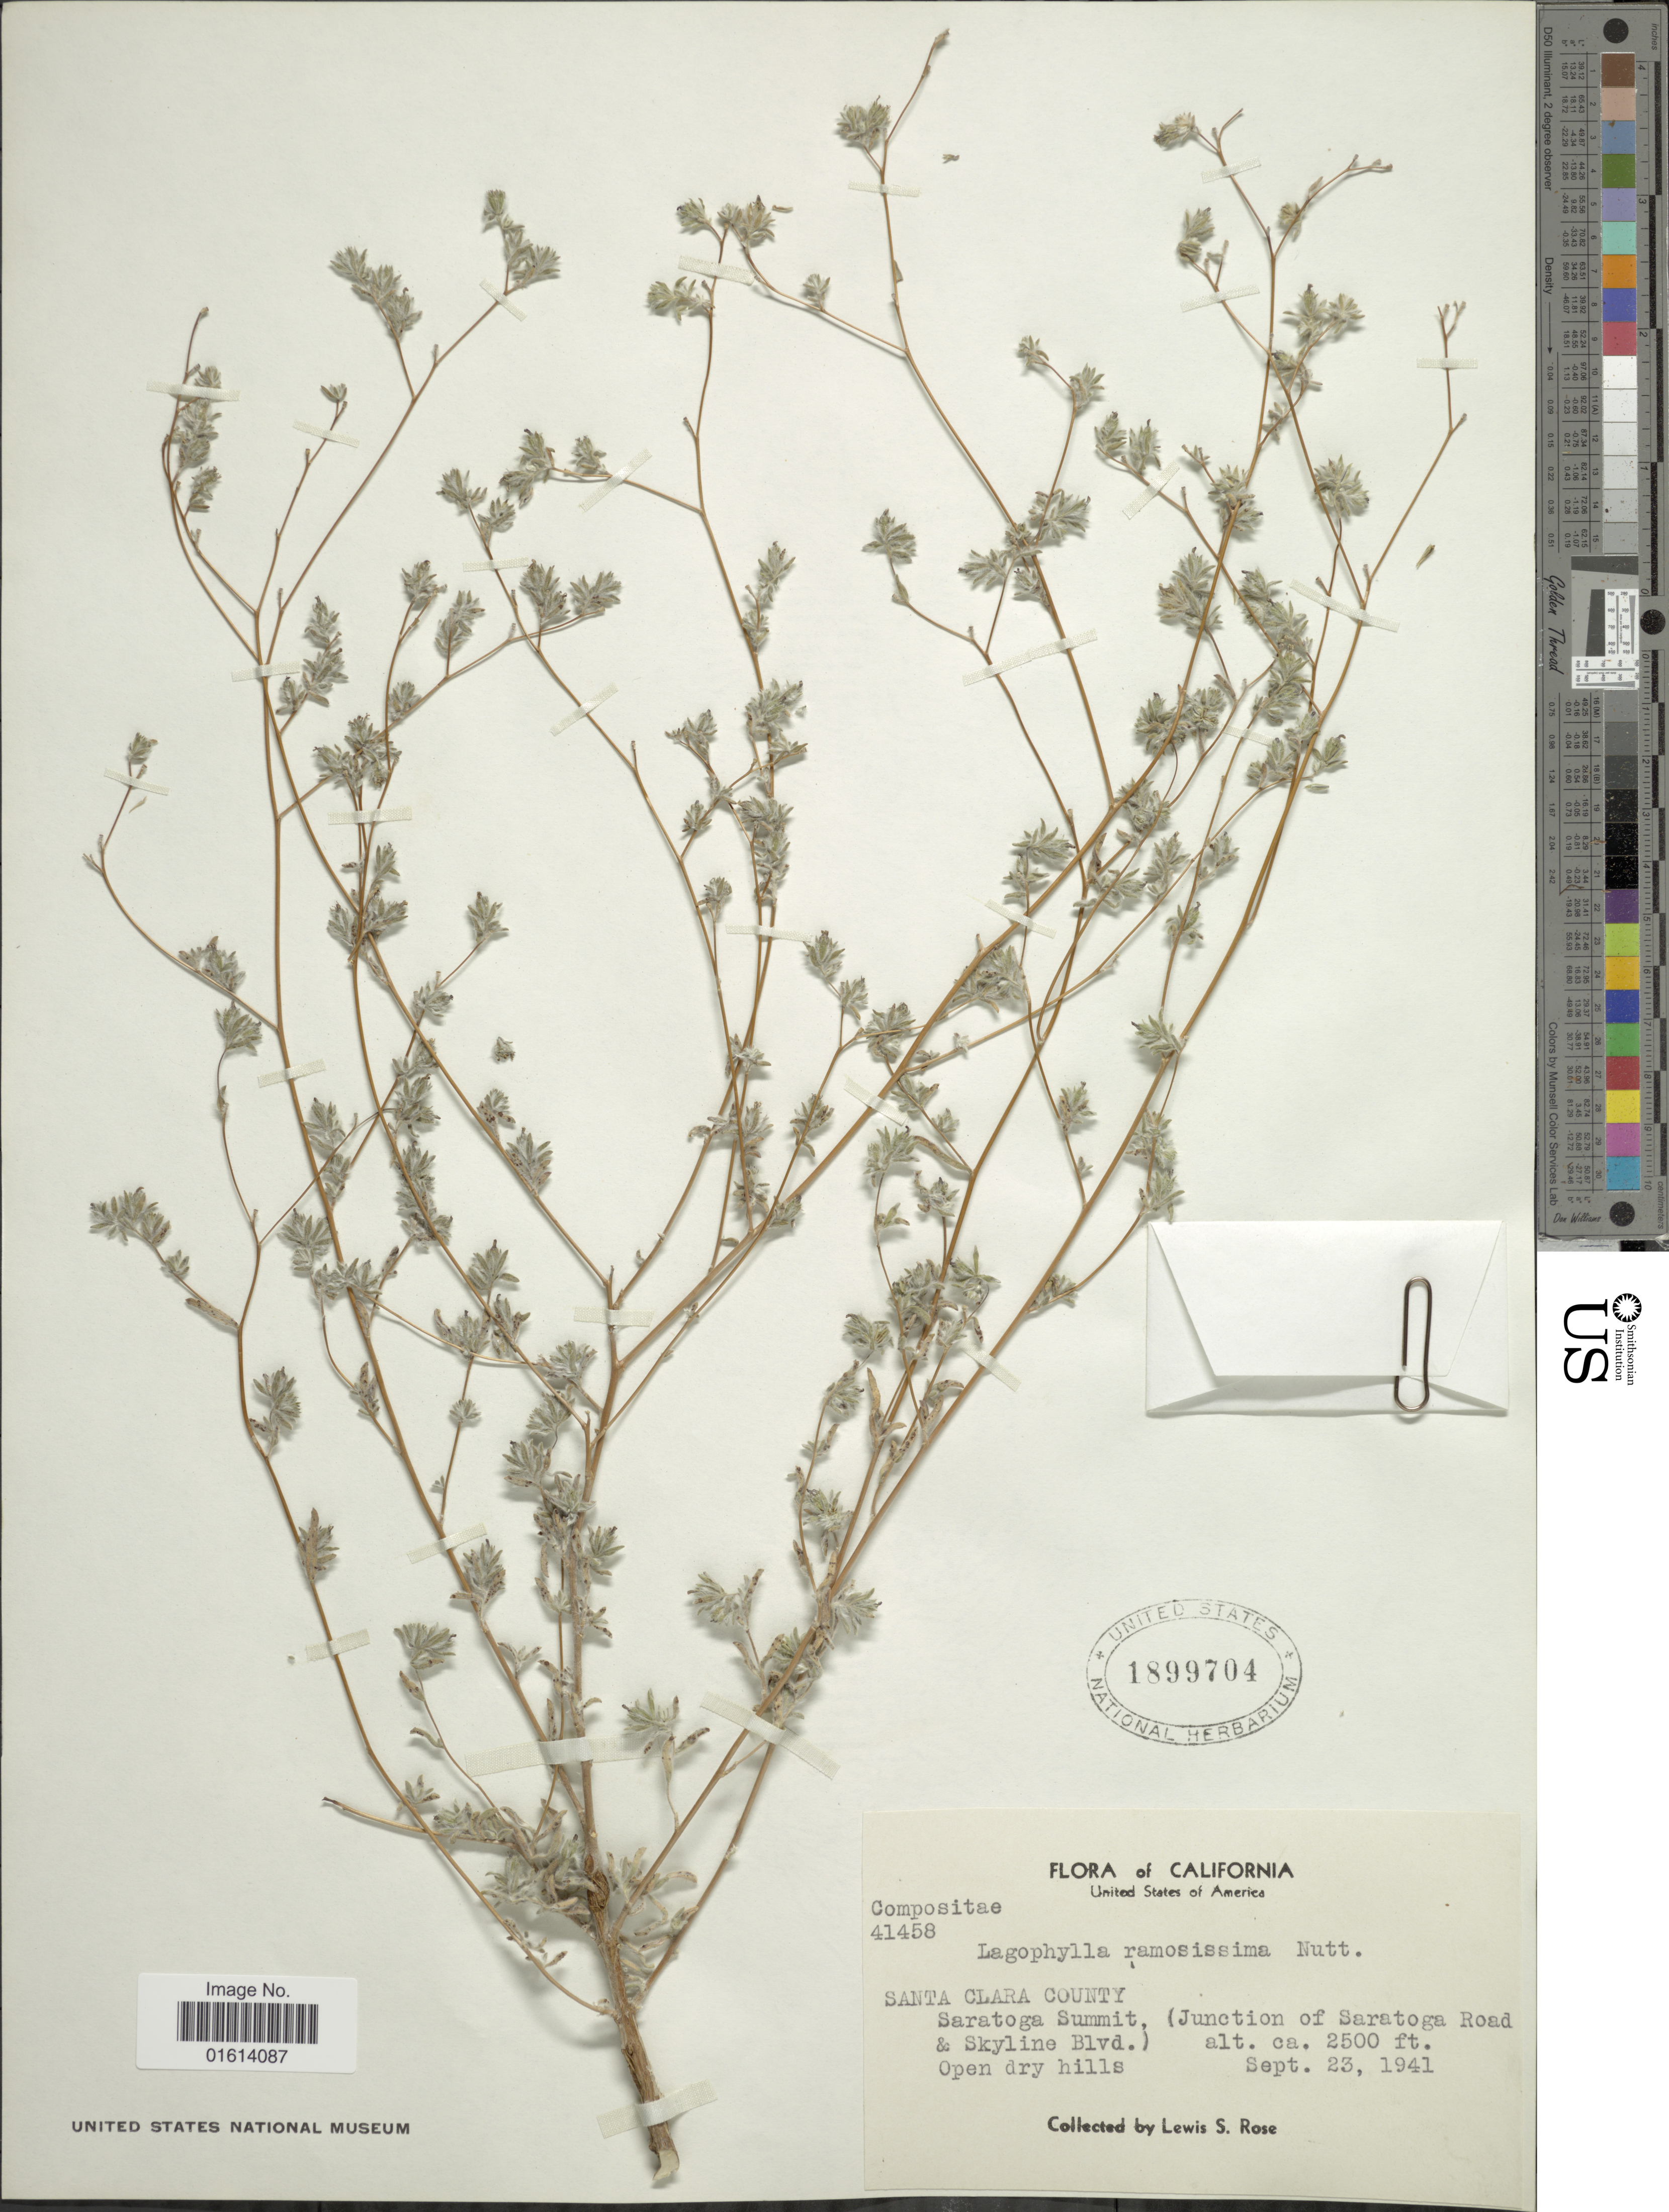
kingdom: Plantae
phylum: Tracheophyta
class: Magnoliopsida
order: Asterales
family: Asteraceae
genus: Lagophylla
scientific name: Lagophylla ramosissima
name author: Nutt.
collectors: L. S. Rose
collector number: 41458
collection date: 1941-09-23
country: United States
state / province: California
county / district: Santa Clara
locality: United States of America, Santa Clara County, Saratoga Summit (Junction of Saratoga Road & Skyline Blvd.)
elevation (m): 762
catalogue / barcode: US 1899704